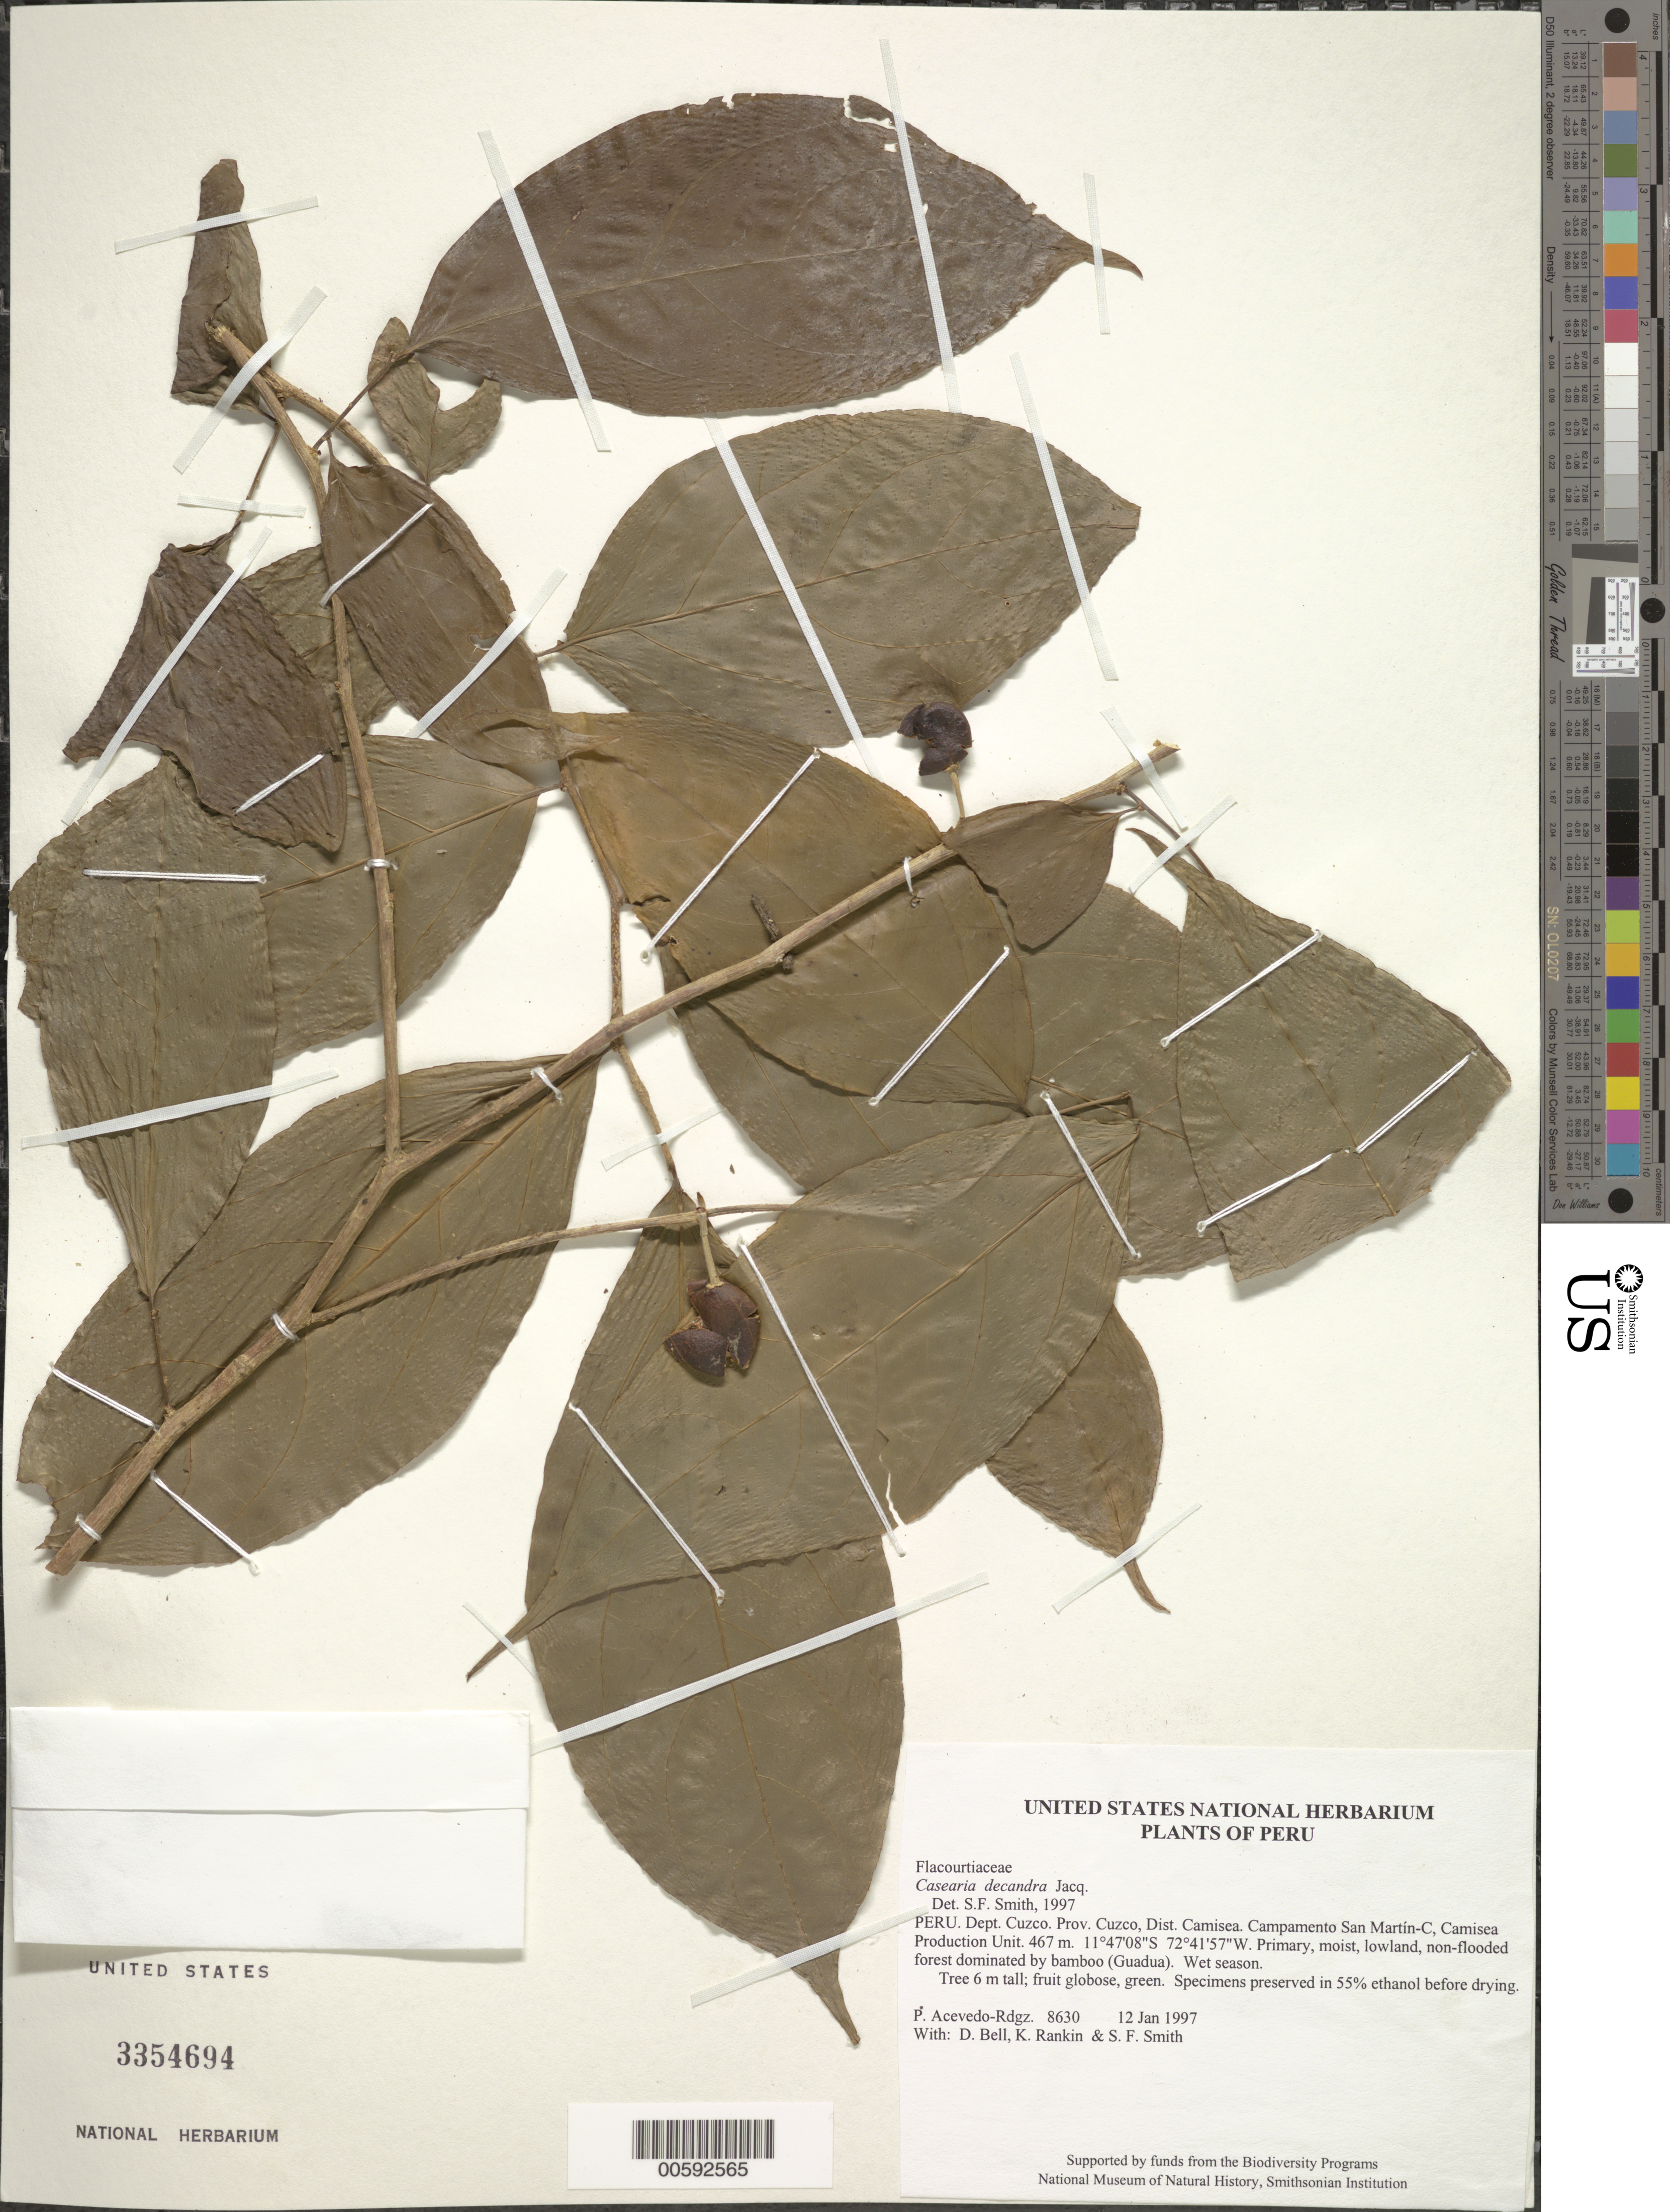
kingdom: Plantae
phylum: Tracheophyta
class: Magnoliopsida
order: Malpighiales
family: Salicaceae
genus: Casearia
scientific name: Casearia decandra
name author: Jacq.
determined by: Smith, Stephen F., (US), NMNH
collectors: P. Acevedo-Rodr., D. A. Bell, K. B. Rankin & S.F. Smith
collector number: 8630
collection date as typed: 12 Jan 1997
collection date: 1997-01-12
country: Peru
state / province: Cusco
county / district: Cusco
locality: Districto Camisea, Campamento San Martín-C, Camisea Production Unit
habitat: Primary, moist, lowland, non-flooded forest dominated by bamboo (Guadua). Wet season.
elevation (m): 467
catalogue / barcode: US 3354694